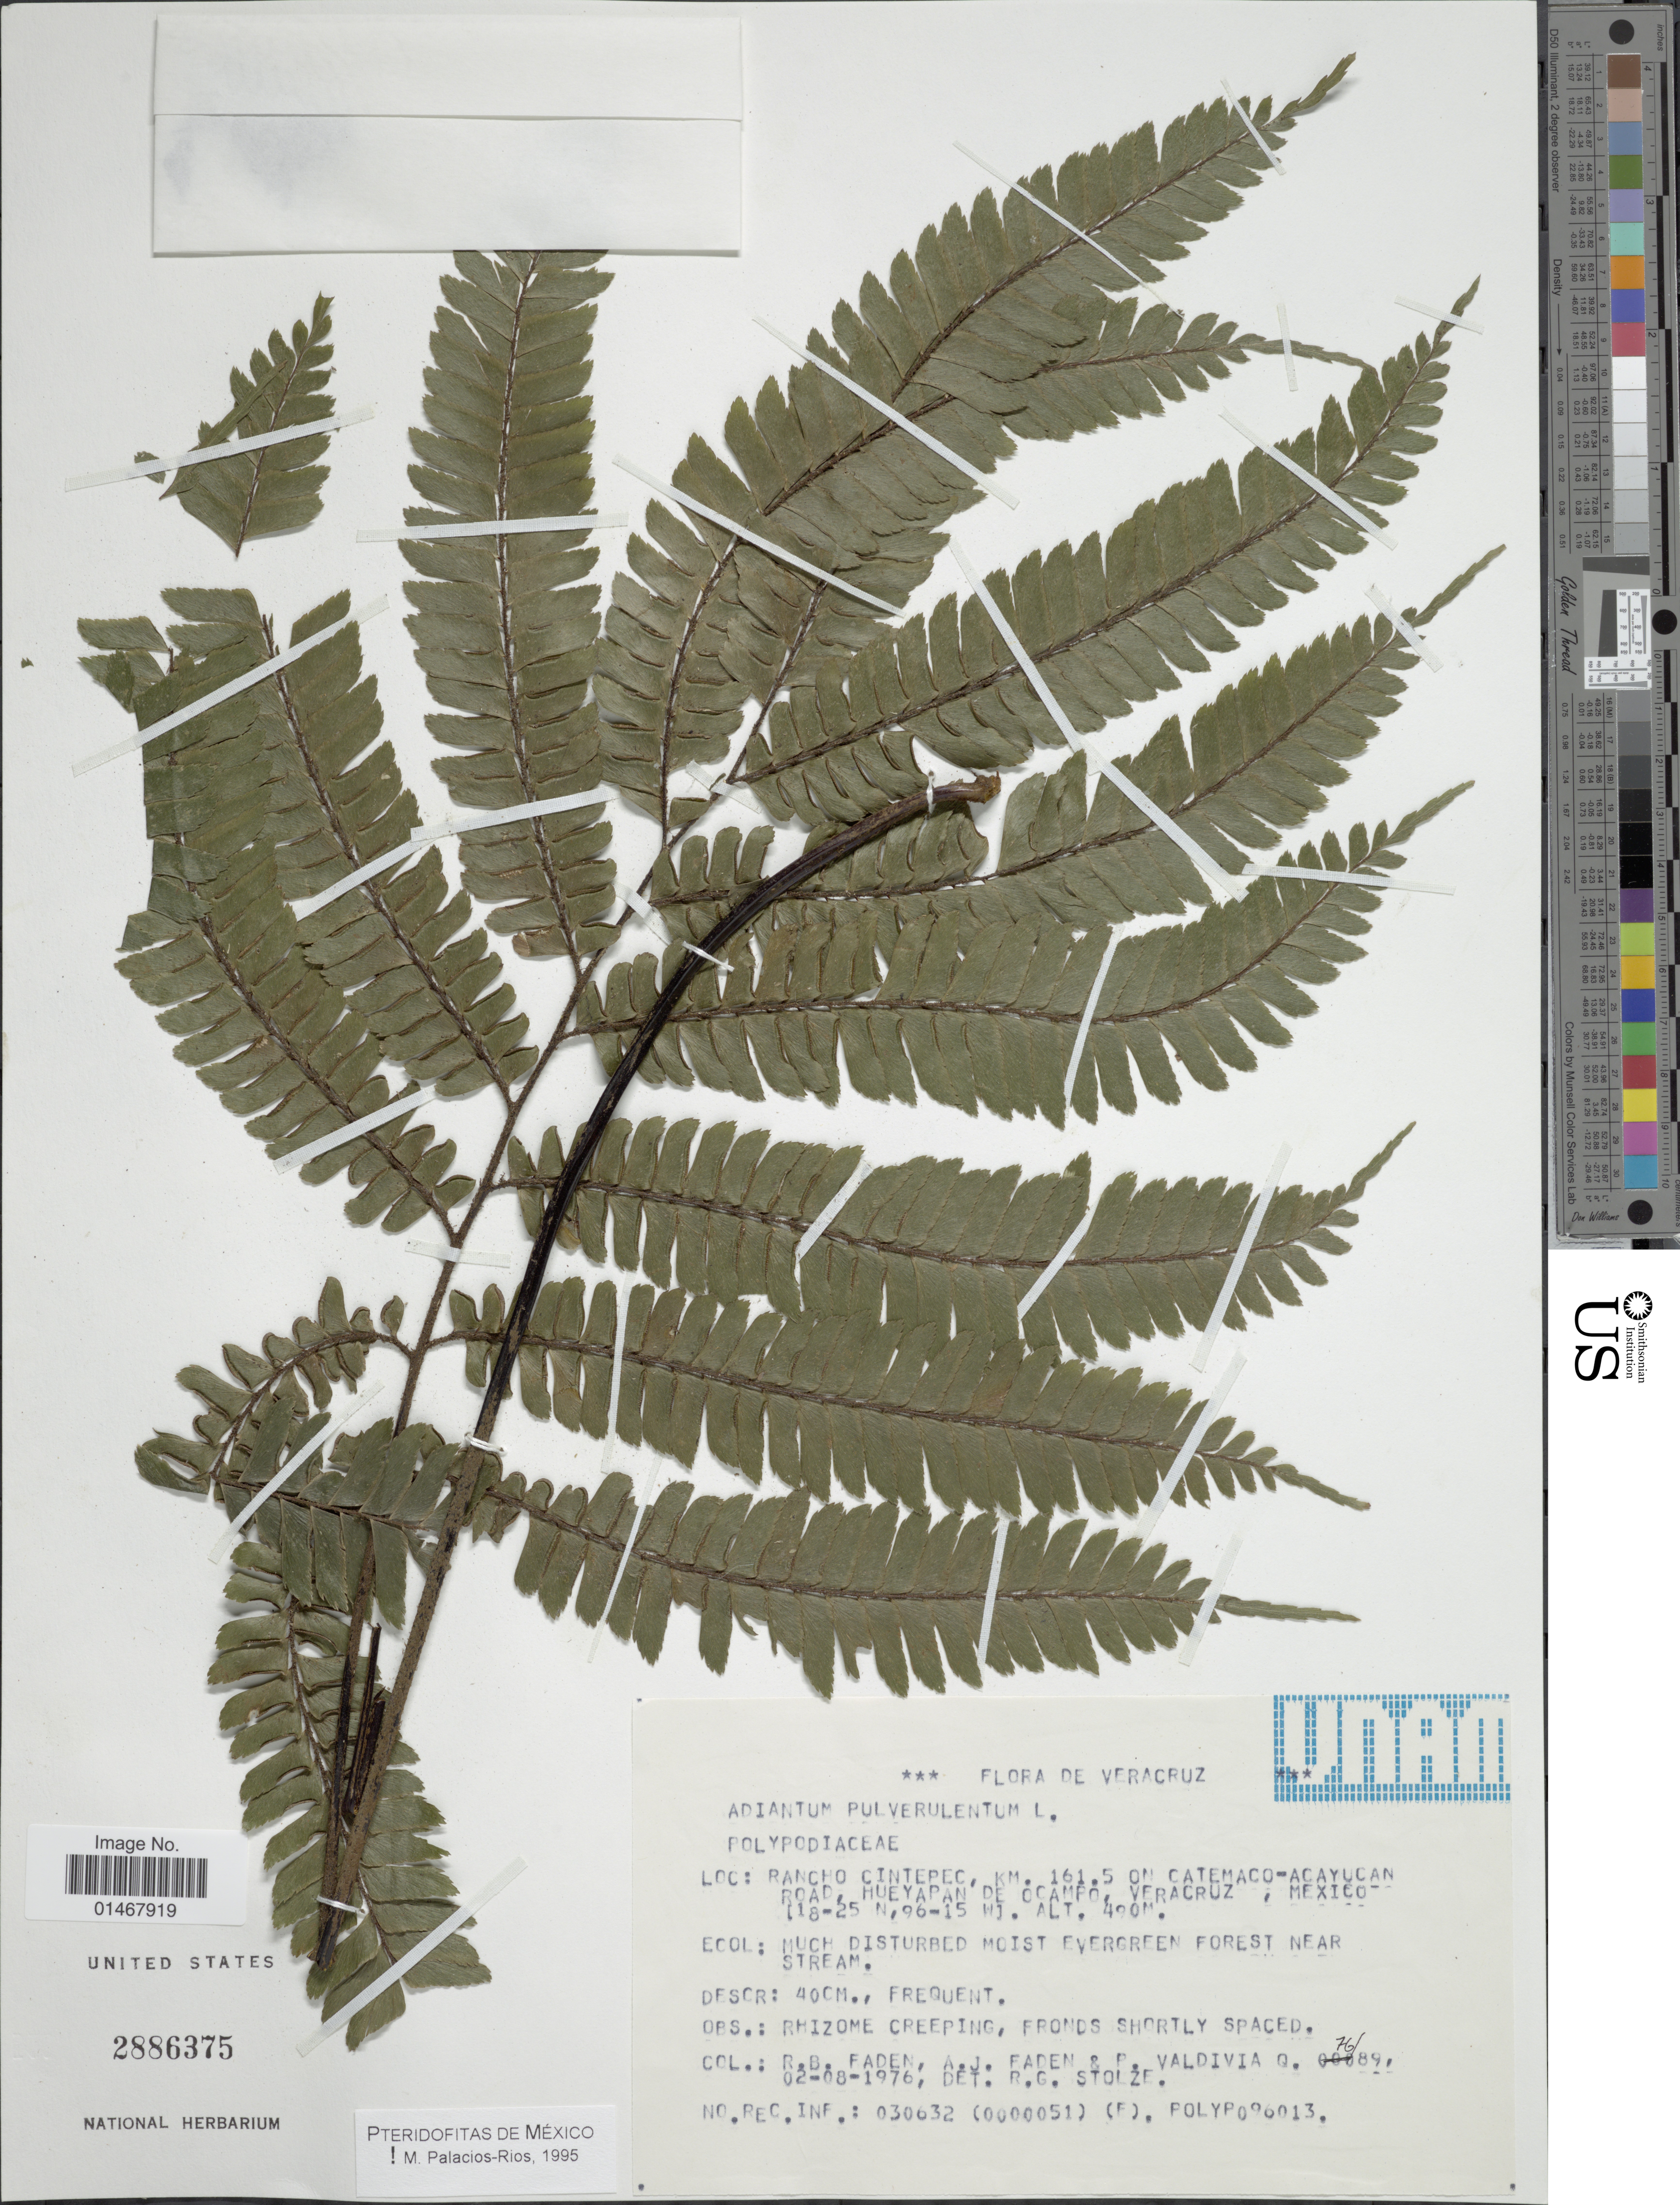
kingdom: Plantae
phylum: Tracheophyta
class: Polypodiopsida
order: Polypodiales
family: Pteridaceae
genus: Adiantum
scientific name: Adiantum pulverulentum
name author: L.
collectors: R. B. Faden, A. J. Faden & P. Valdiva Q.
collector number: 76/89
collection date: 1976-08-02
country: Mexico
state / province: Veracruz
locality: Rancho Cintepec, Km 161.5 on Catemaco-Acayucan Road, Hueyapan de Ocampo, Veracruz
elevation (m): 490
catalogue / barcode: US 2886375